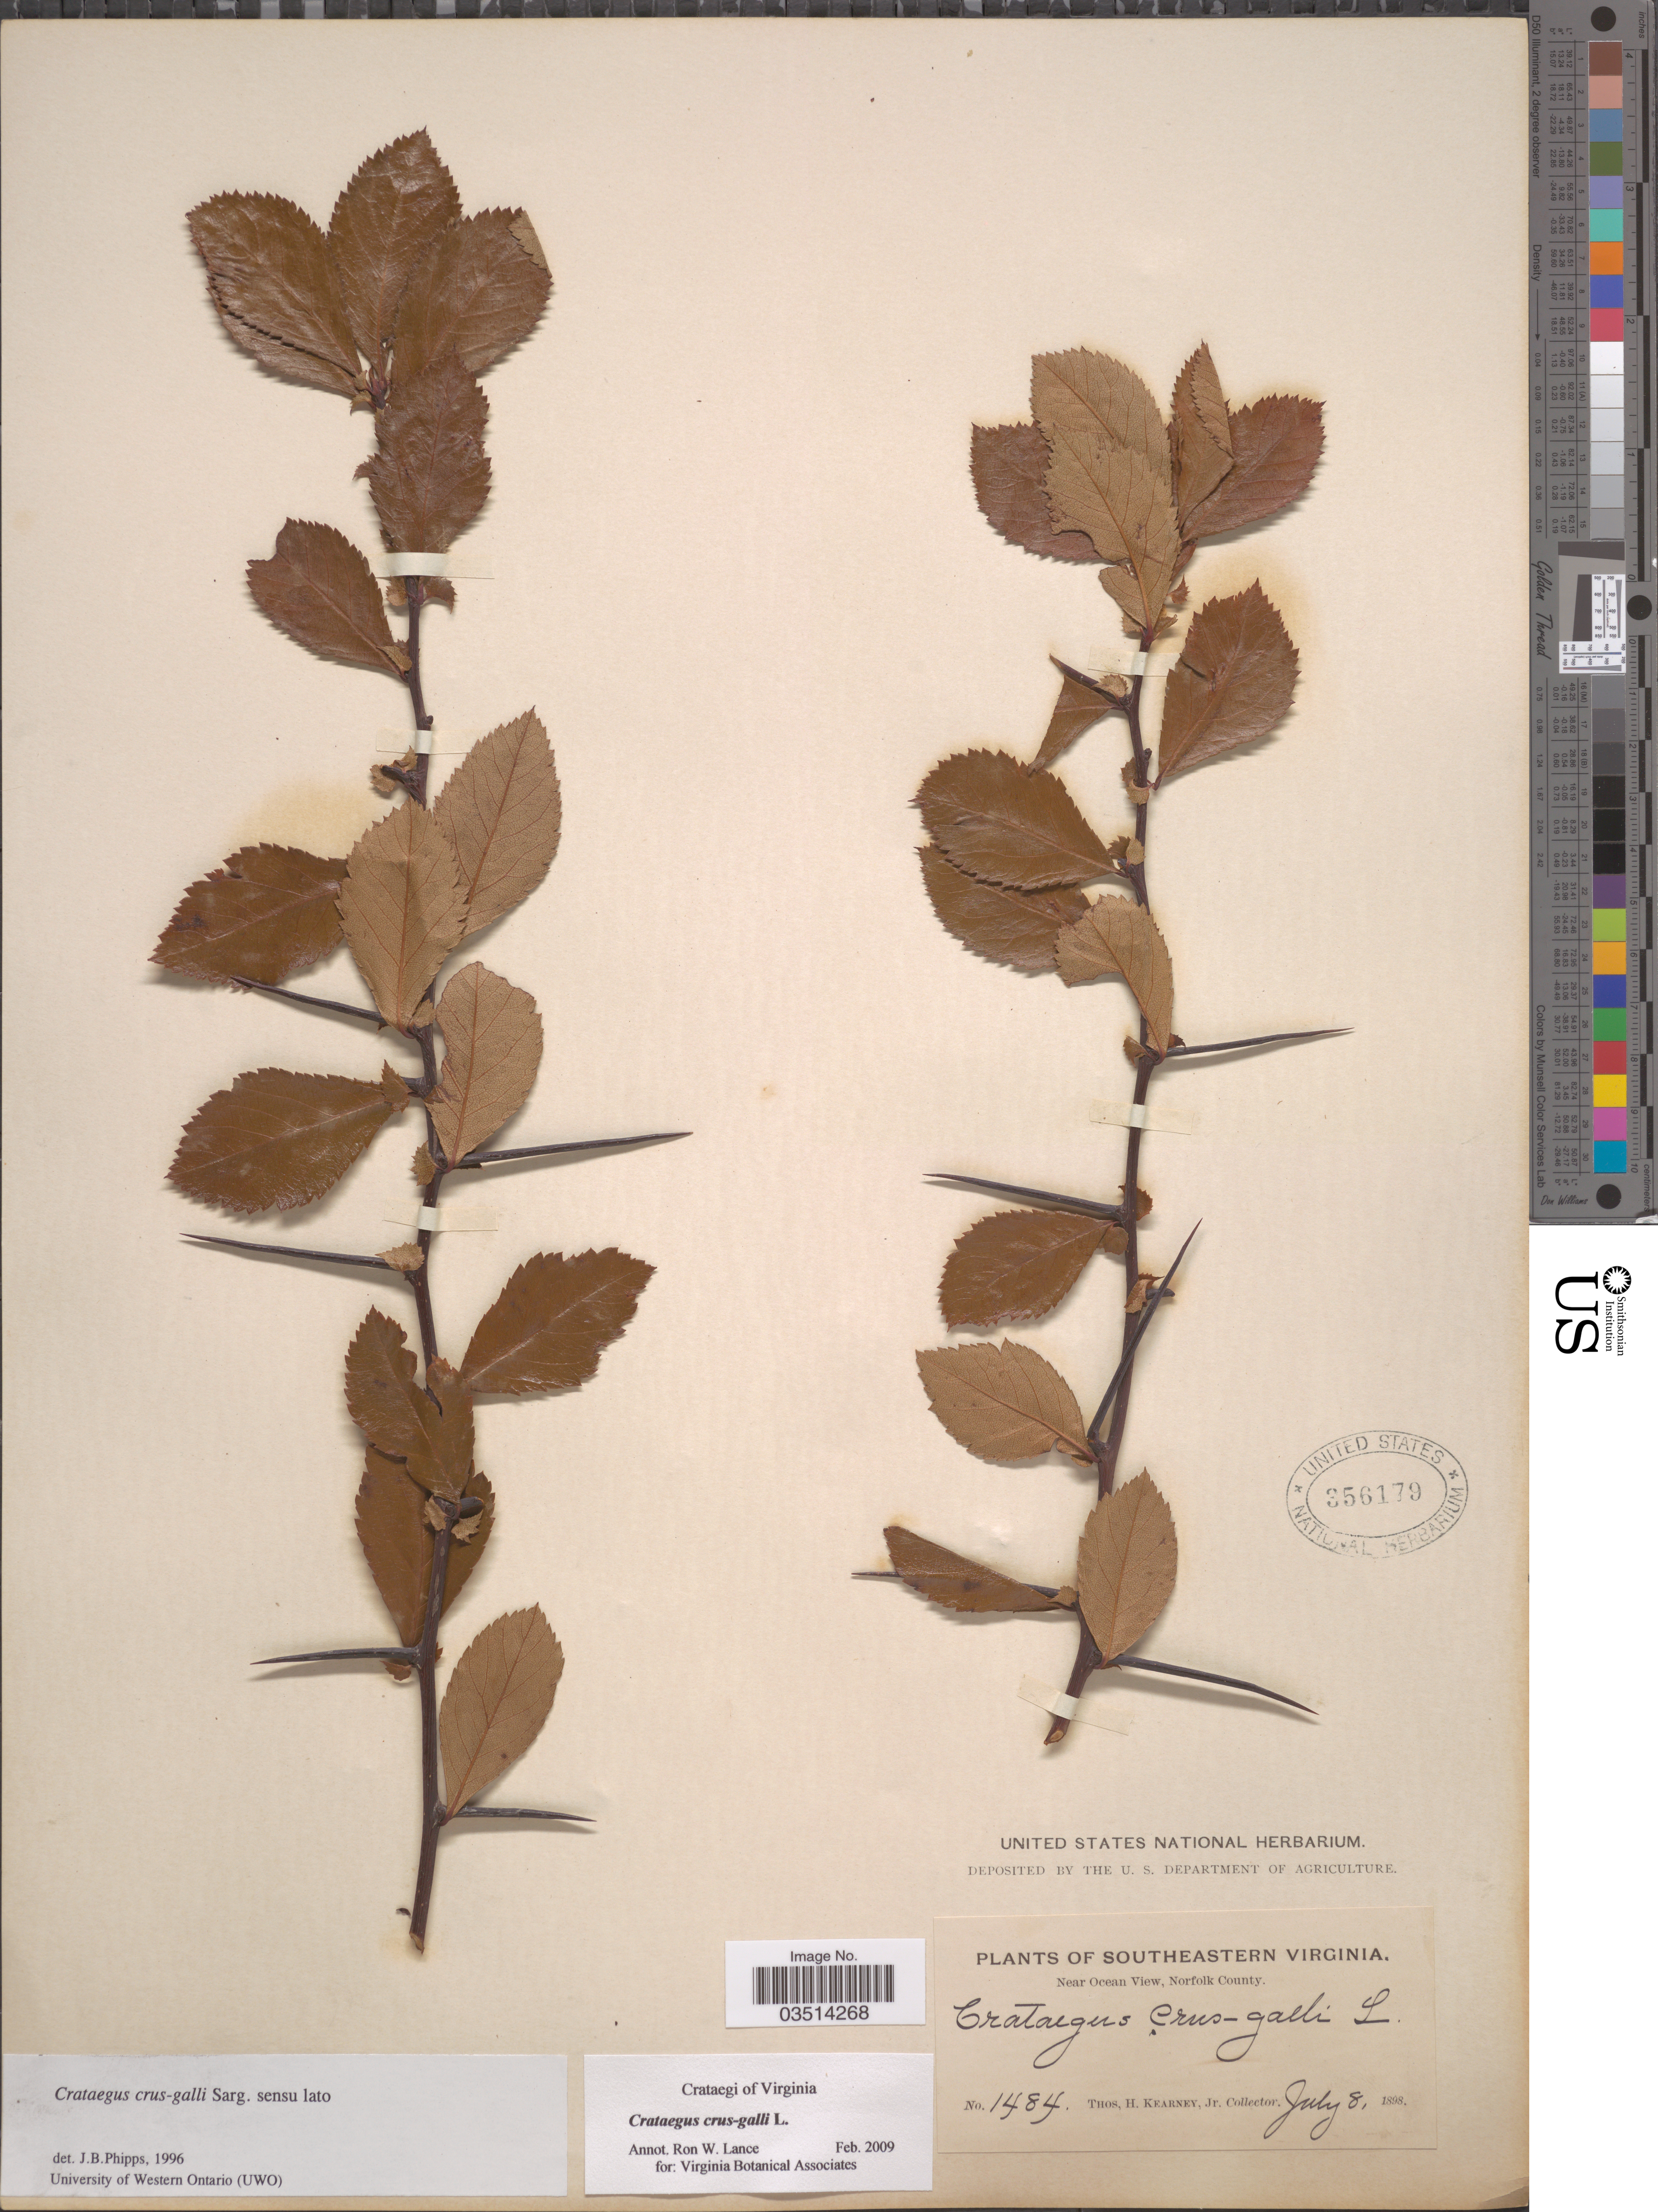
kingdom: Plantae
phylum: Tracheophyta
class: Magnoliopsida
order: Rosales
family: Rosaceae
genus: Crataegus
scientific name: Crataegus crus-galli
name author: L.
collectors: T. H. Kearney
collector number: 1484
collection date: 1898-07-08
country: United States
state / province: Virginia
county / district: City of Norfolk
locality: Southeastern Virginia. Near Ocean View, Norfolk County.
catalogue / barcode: US 356179